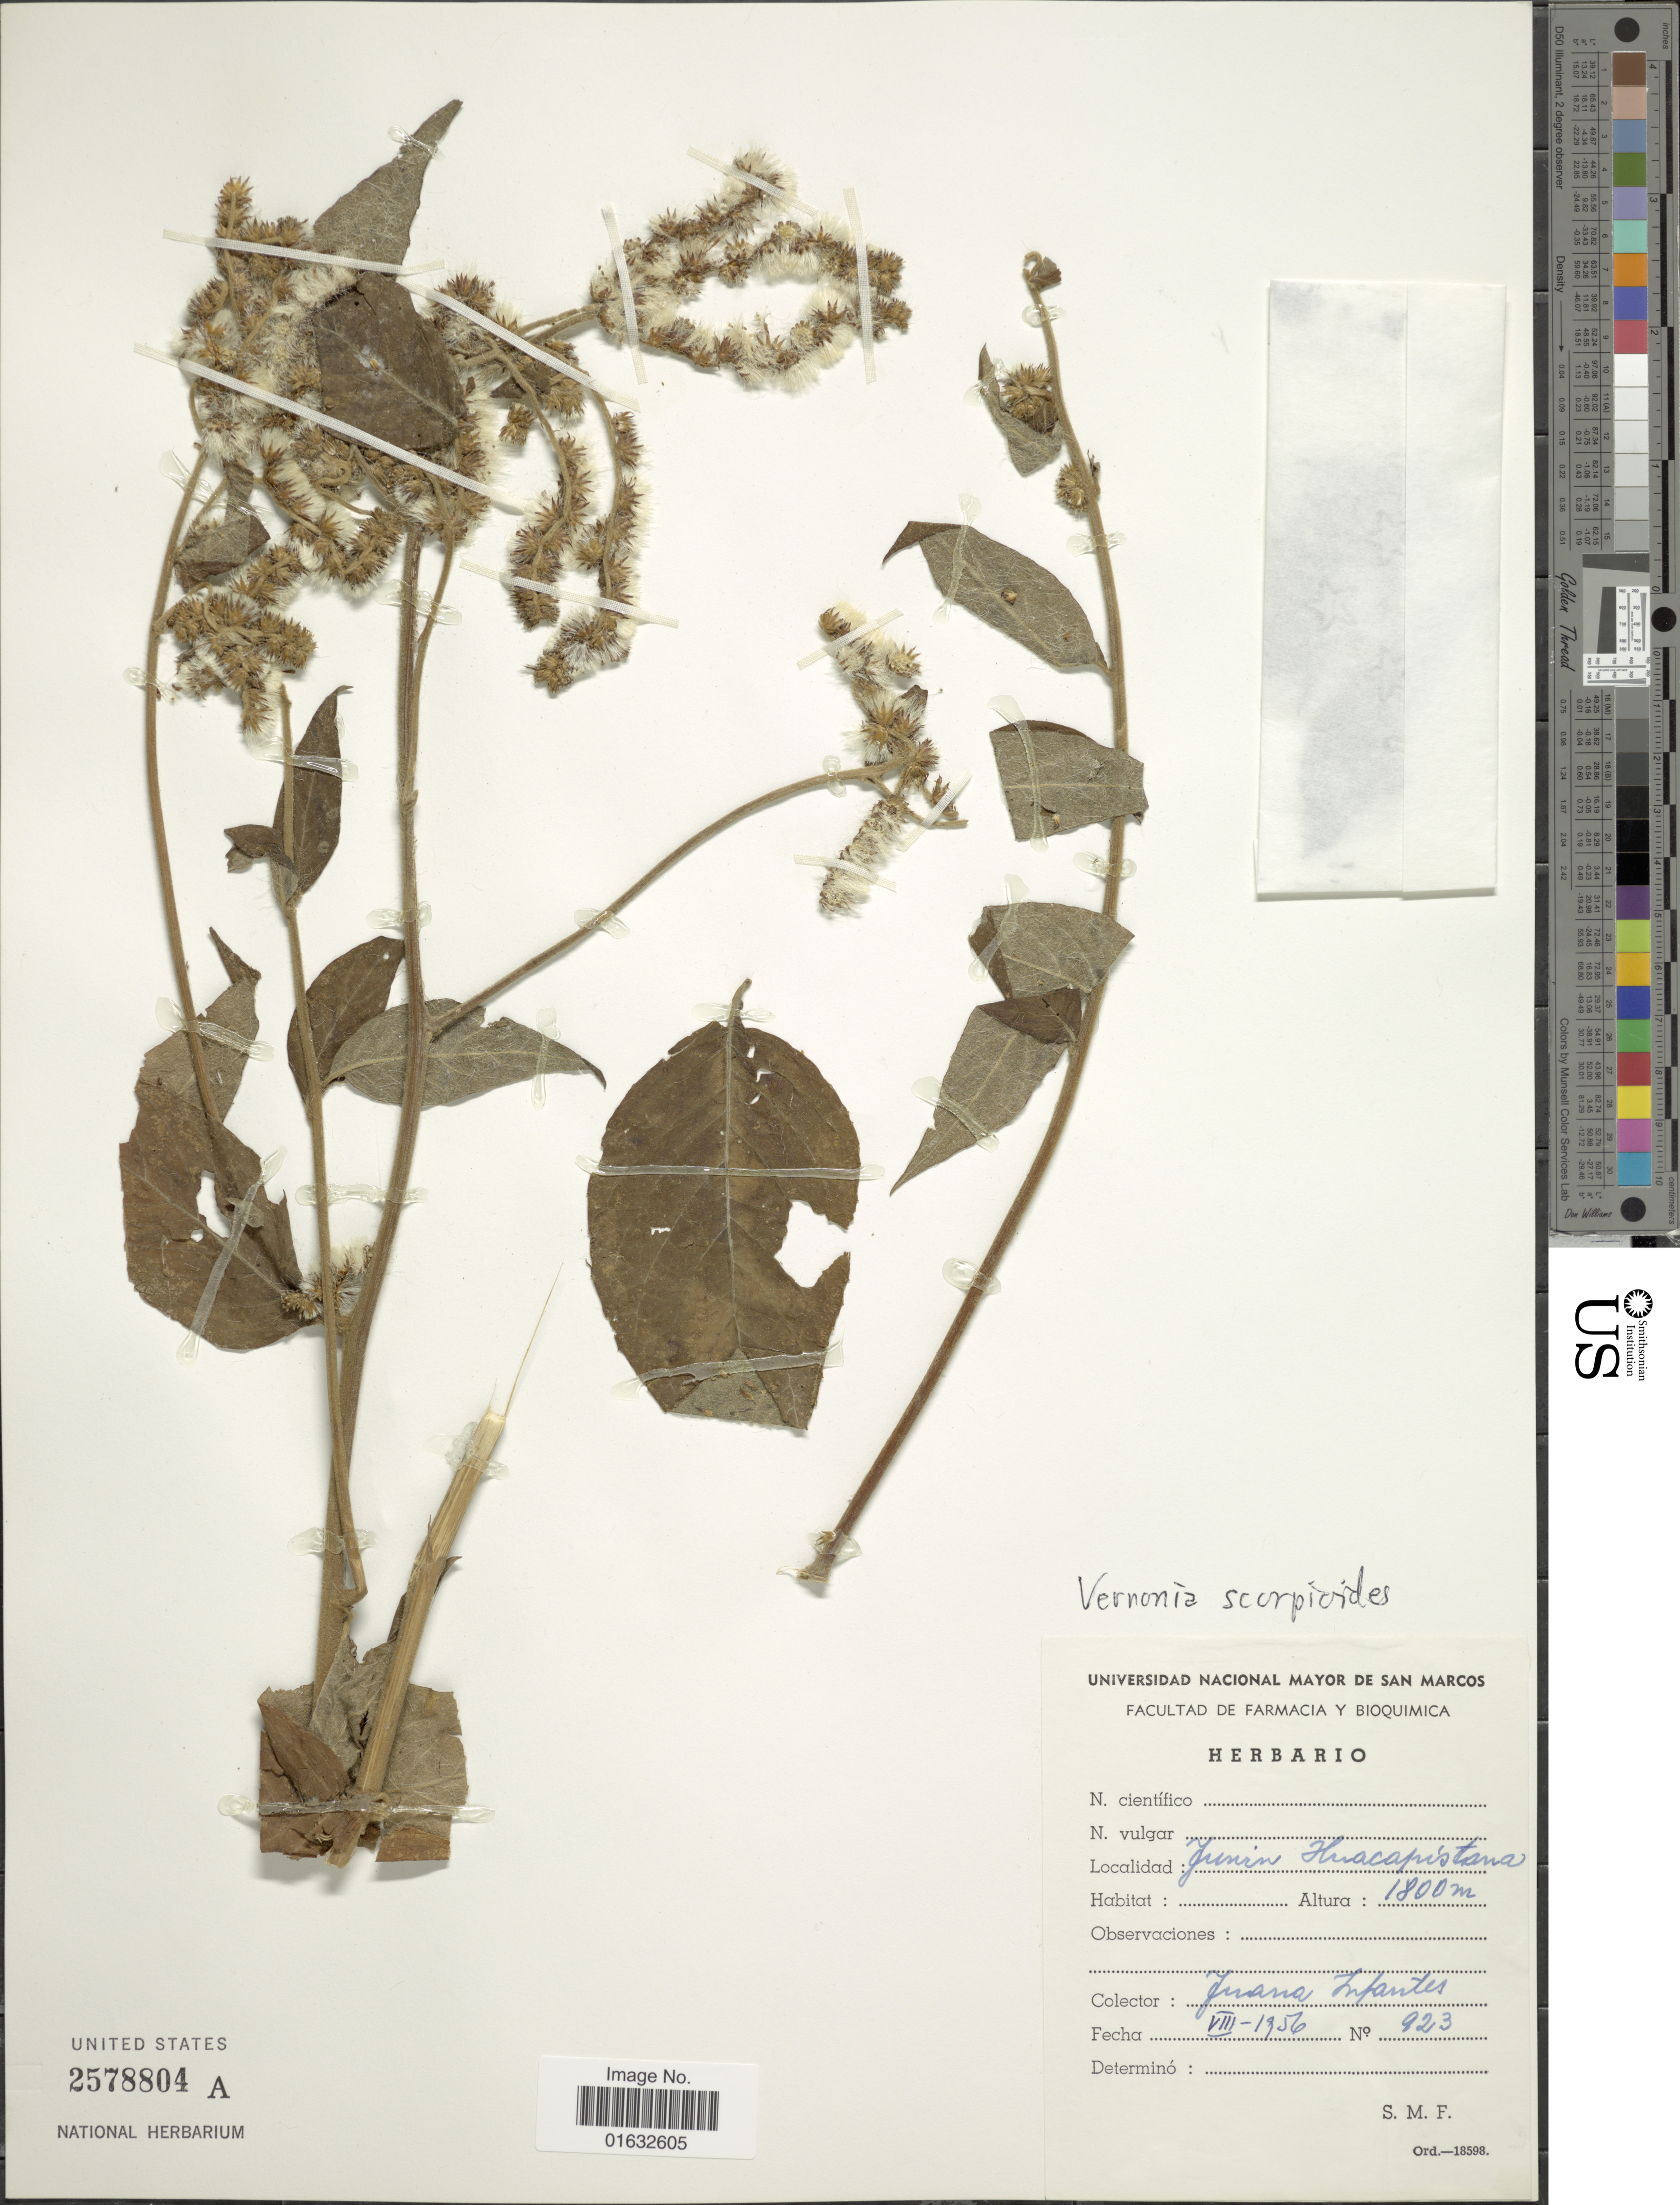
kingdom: Plantae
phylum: Tracheophyta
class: Magnoliopsida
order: Asterales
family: Asteraceae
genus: Cyrtocymura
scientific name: Cyrtocymura scorpioides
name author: (Lam.) H. Rob.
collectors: J. Infantes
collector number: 923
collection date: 1956-08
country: Peru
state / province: Junín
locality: Junin Huacapistana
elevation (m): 1800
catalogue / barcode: US 2578804A